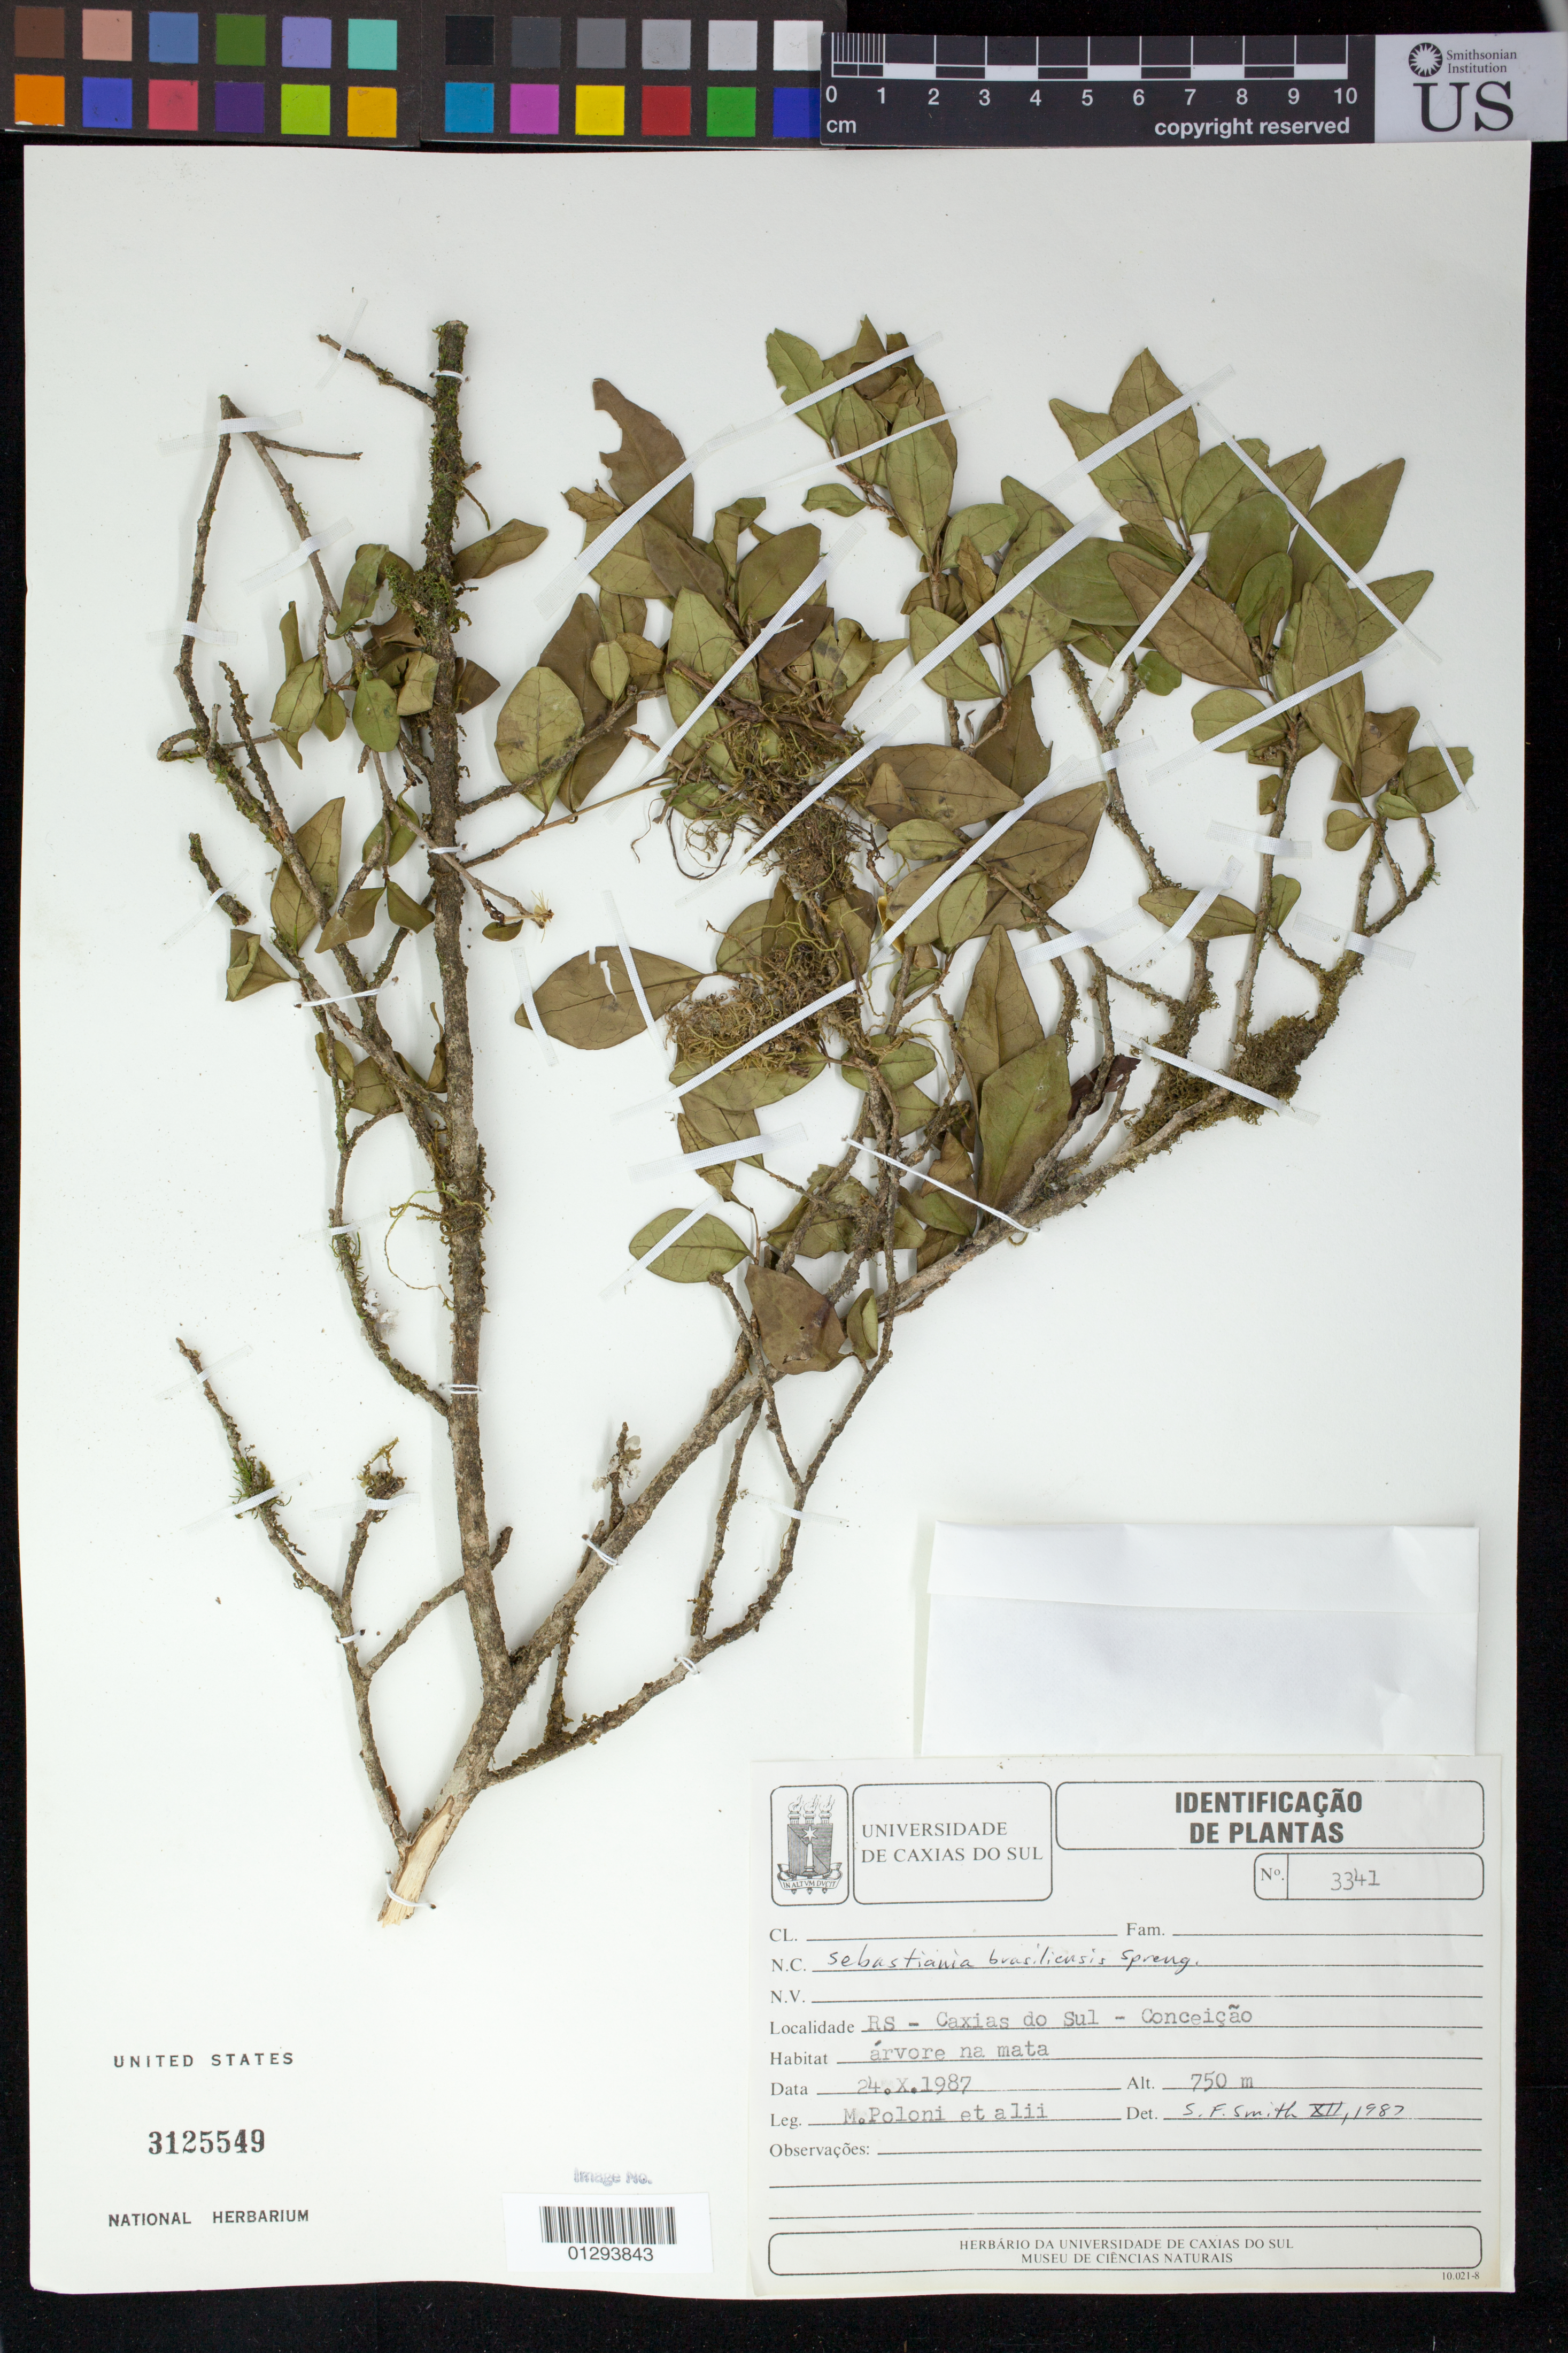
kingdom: Plantae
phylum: Tracheophyta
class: Magnoliopsida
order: Malpighiales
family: Euphorbiaceae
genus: Sebastiania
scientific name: Sebastiania brasiliensis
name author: Spreng.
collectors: M. Poloni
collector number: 3341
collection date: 1987-10-24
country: Brazil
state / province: Rio Grande do Sul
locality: RS - Caxias do Sul - Conceicao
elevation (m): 750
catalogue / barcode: US 3125549